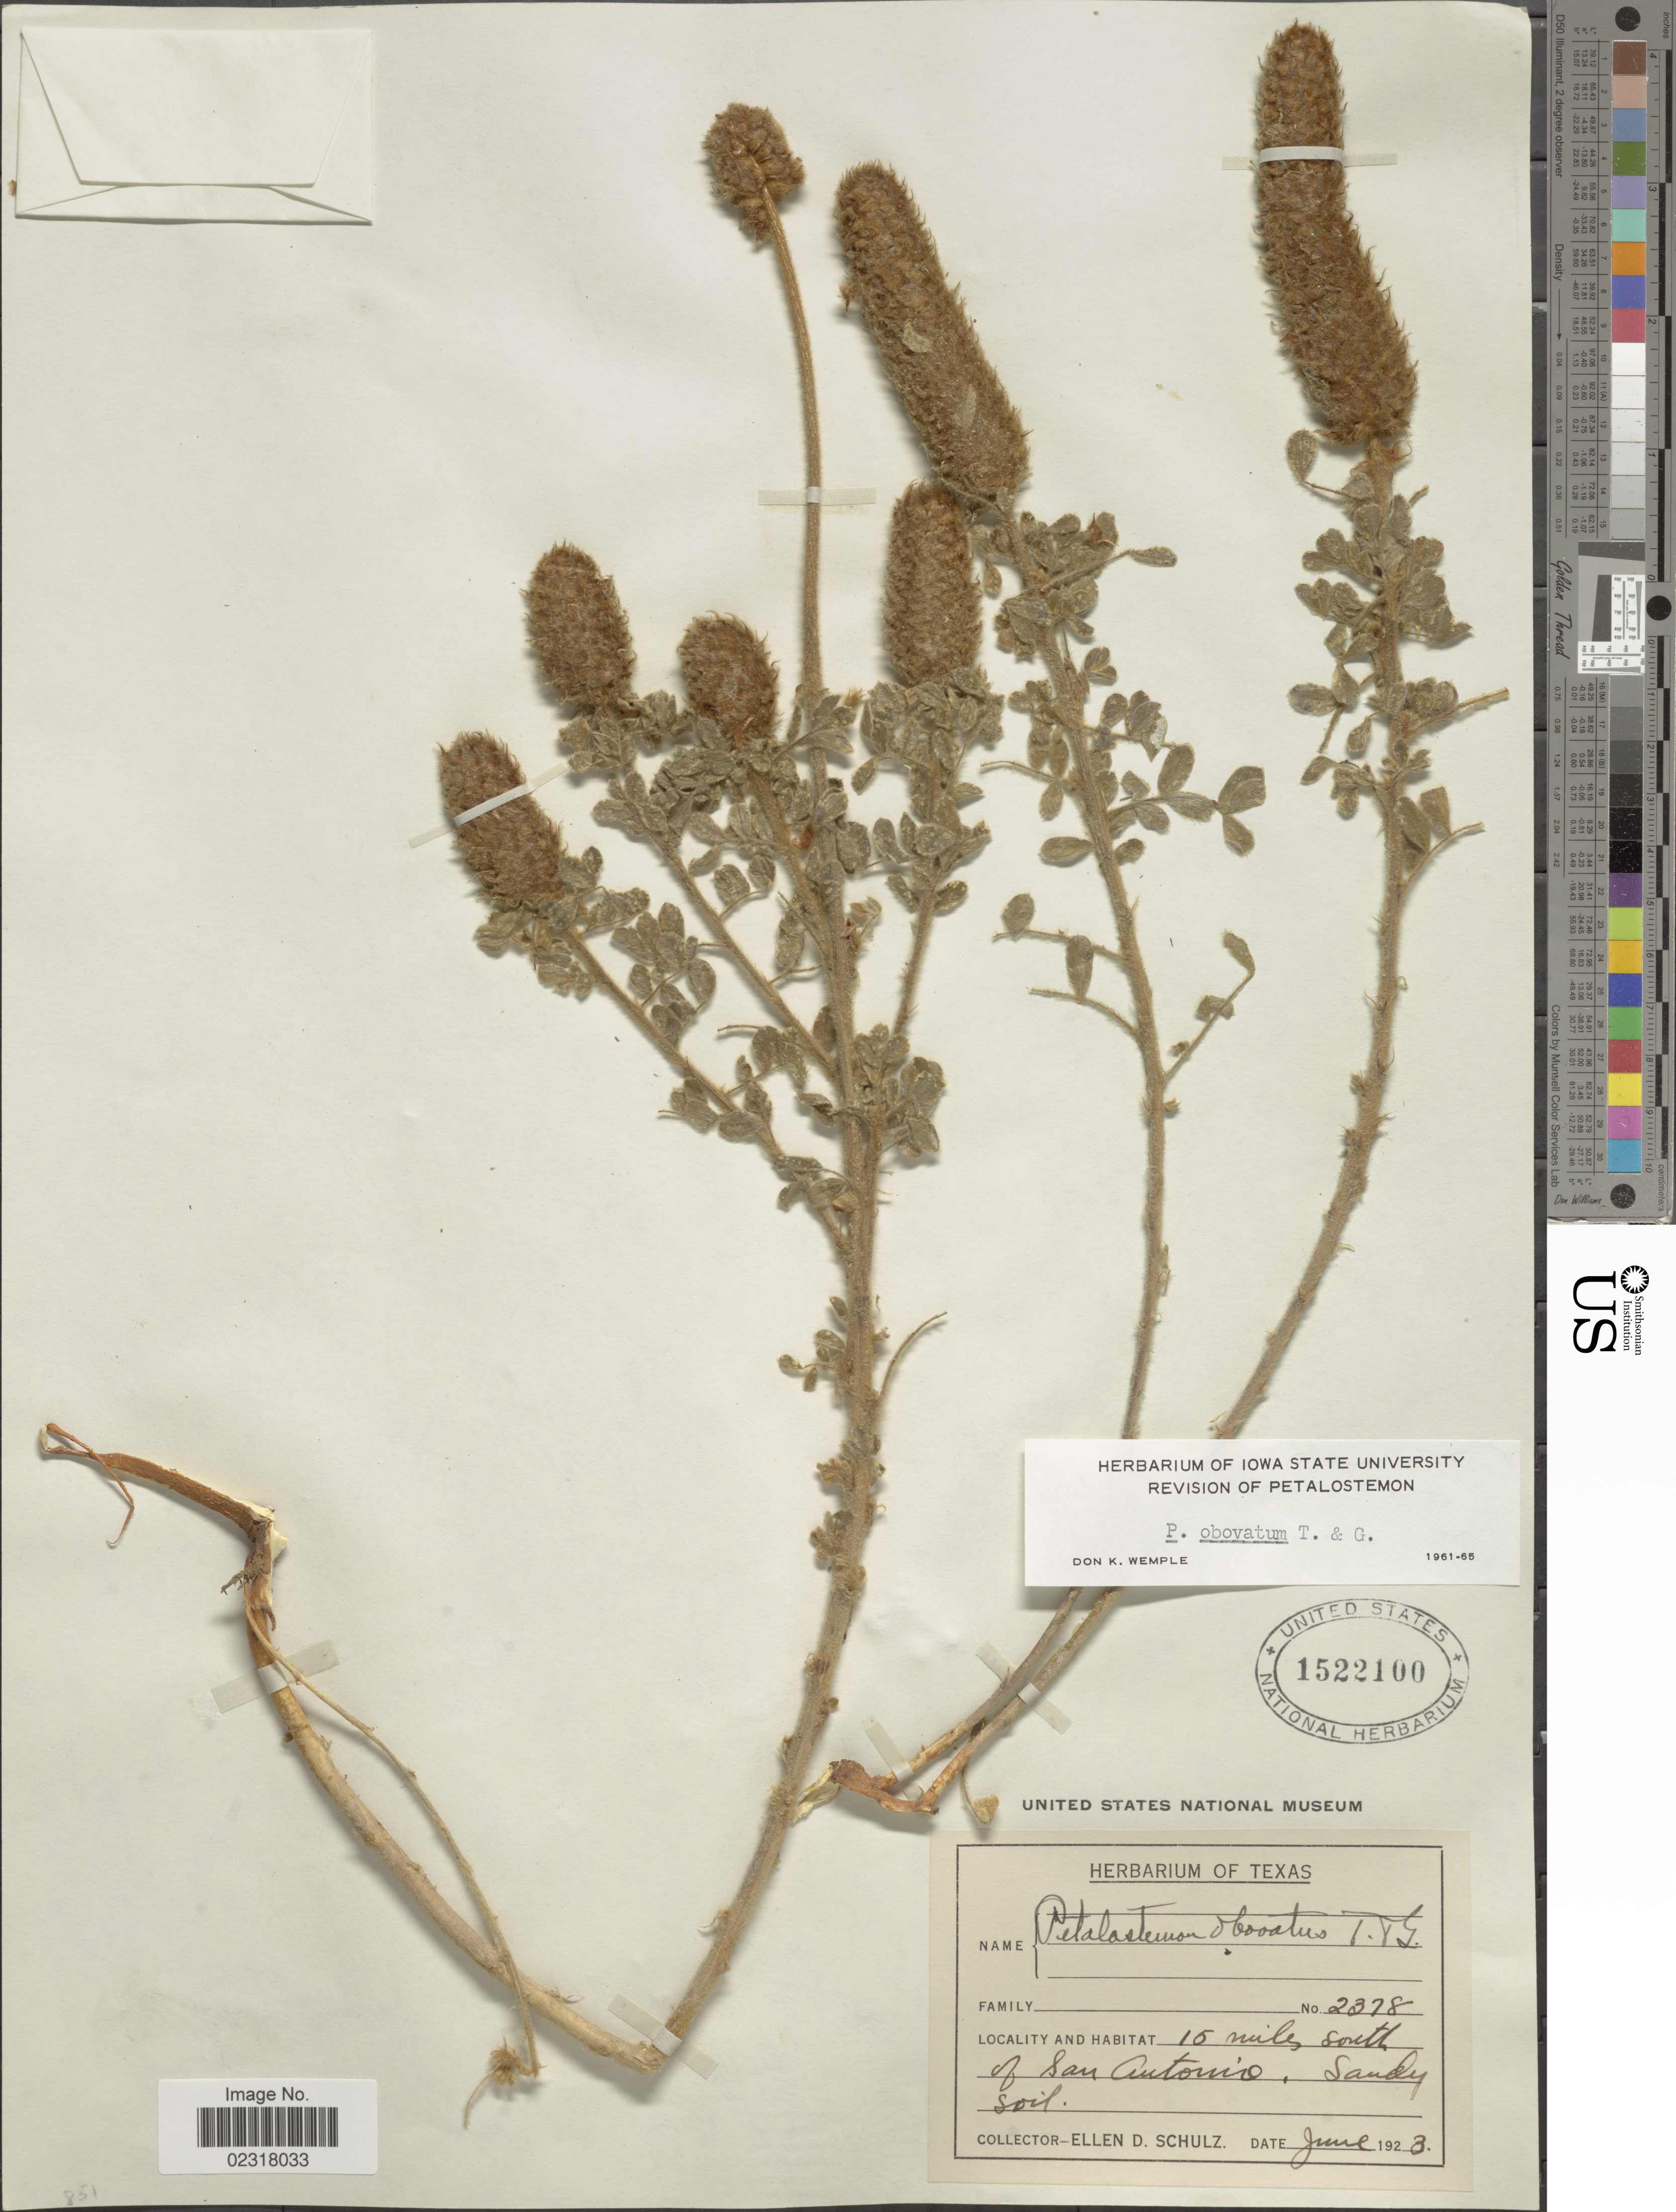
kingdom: Plantae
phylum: Tracheophyta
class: Magnoliopsida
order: Fabales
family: Fabaceae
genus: Dalea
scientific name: Dalea obovata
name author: (Torr.) Shinners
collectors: E. D. Schulz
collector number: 2378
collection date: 1923-06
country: United States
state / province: Texas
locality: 15 miles south of San Antonio.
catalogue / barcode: US 1522100